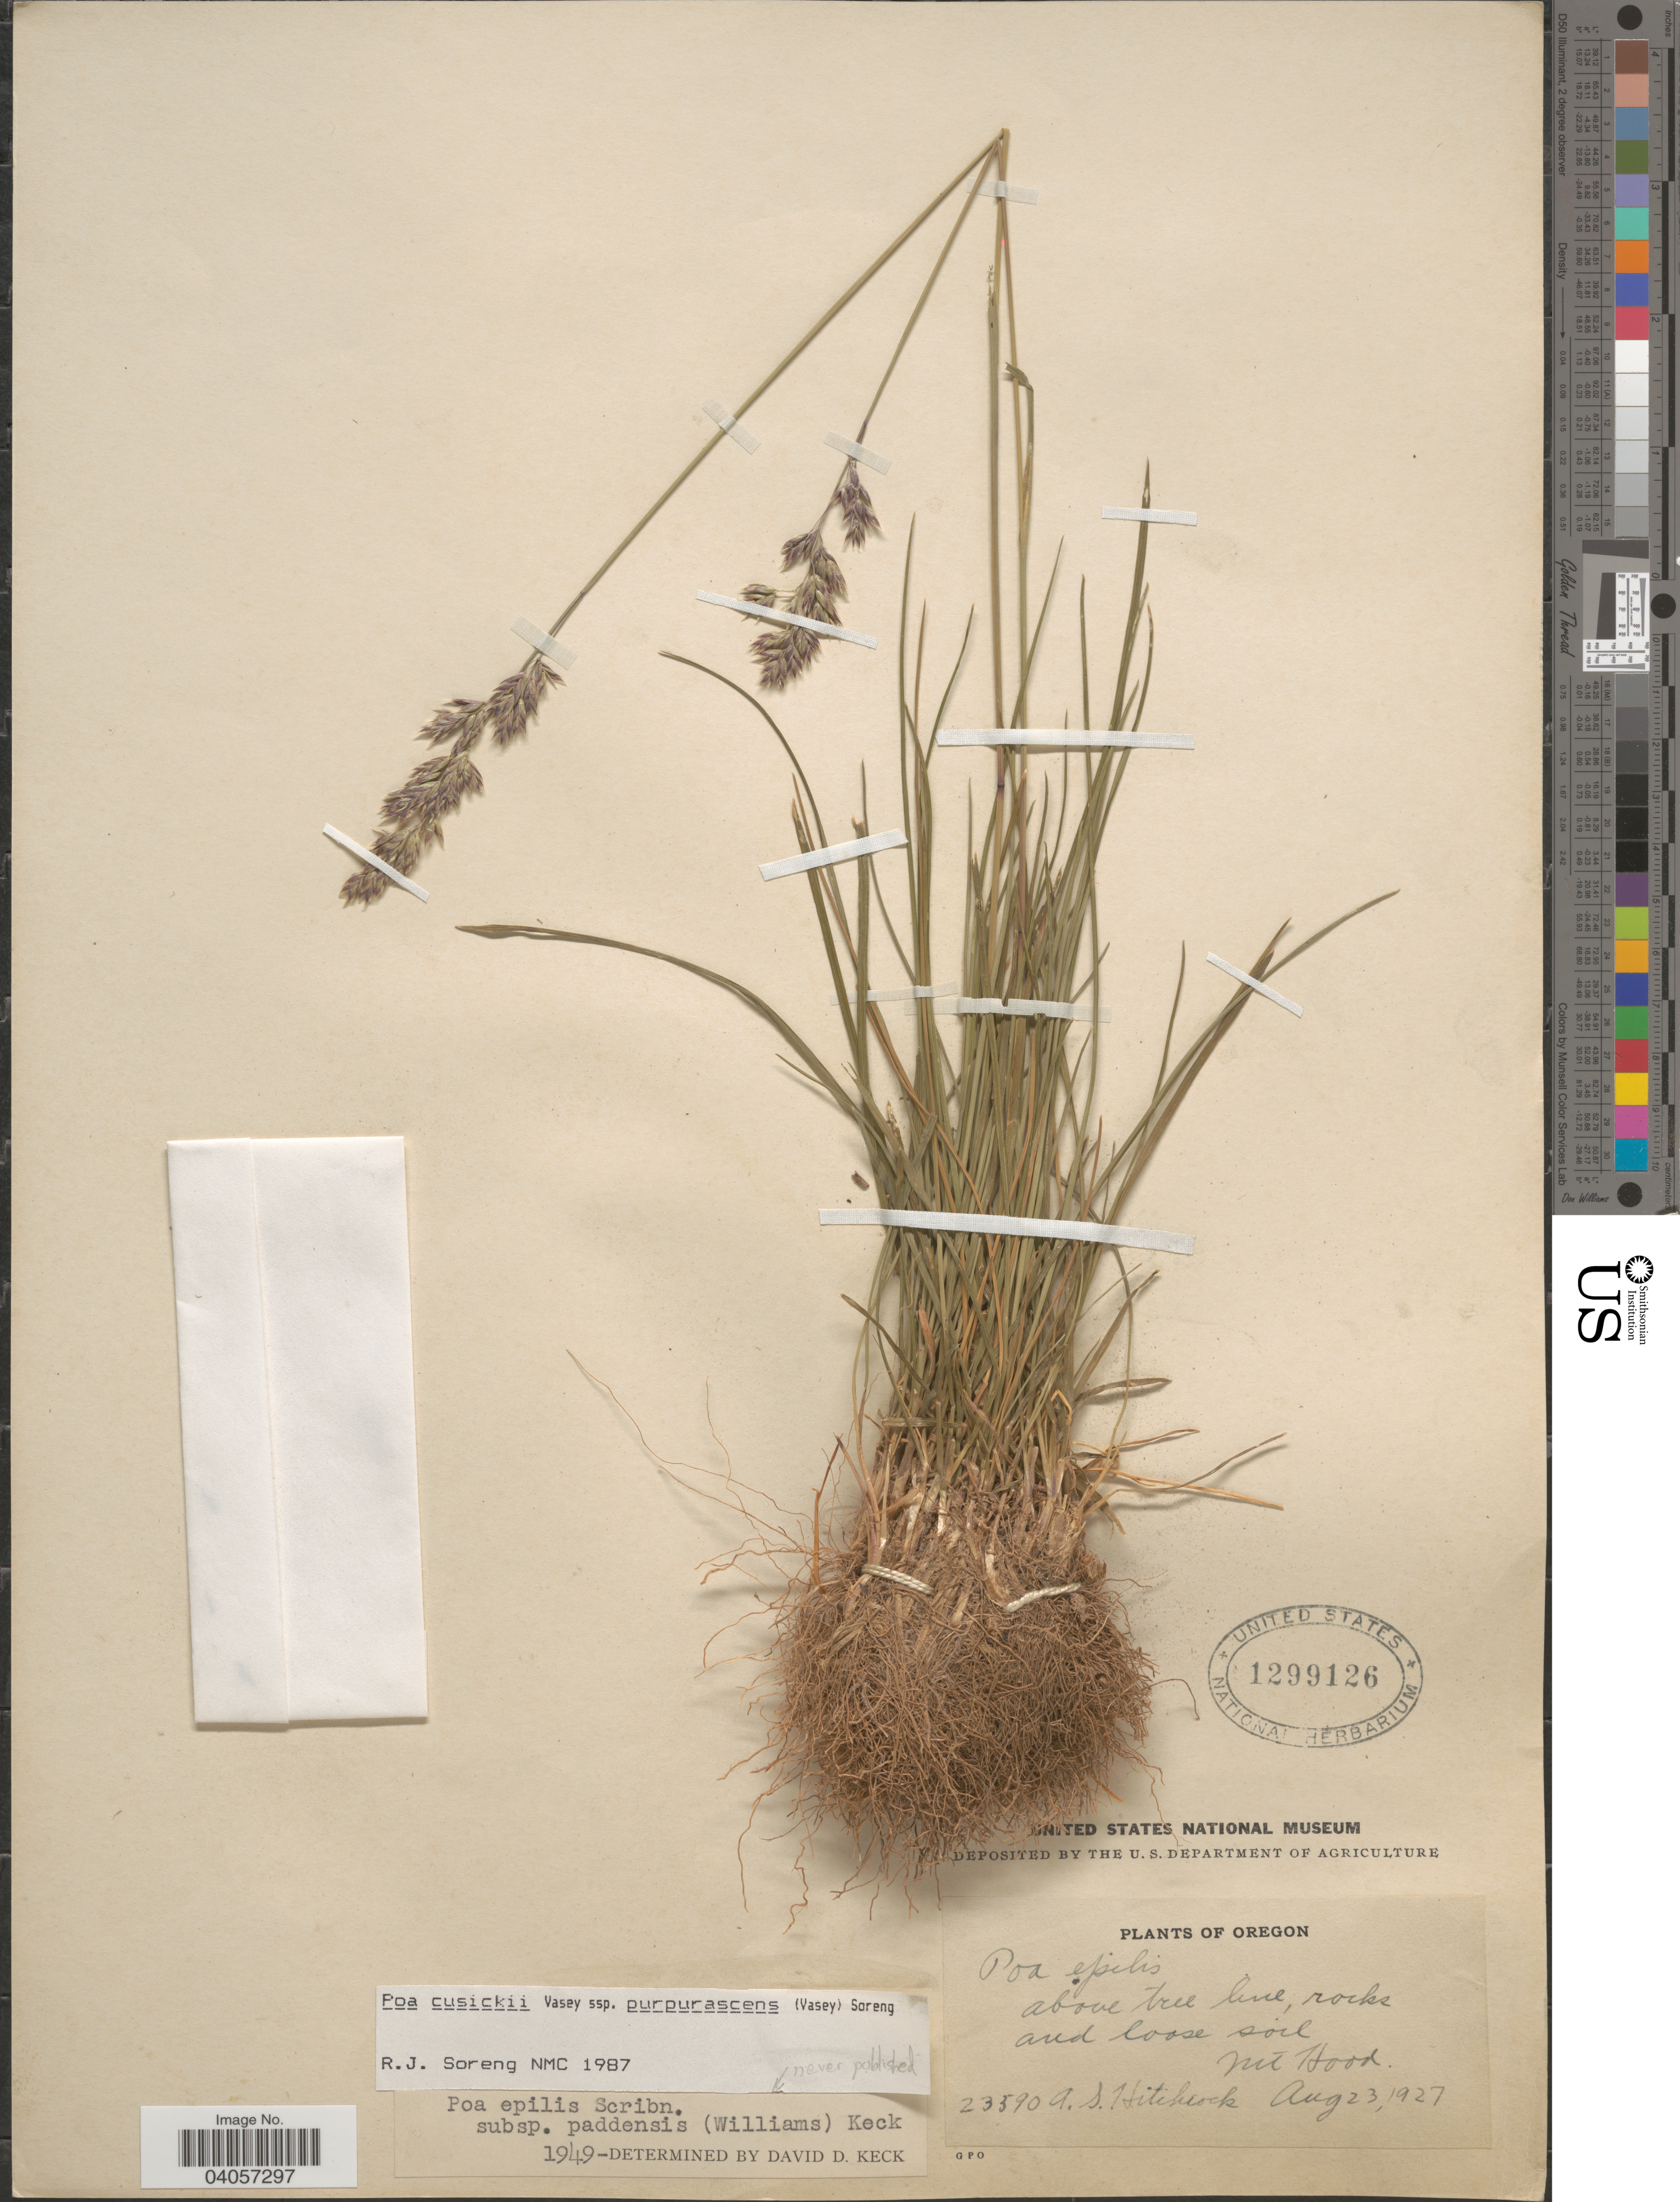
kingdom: Plantae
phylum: Tracheophyta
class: Liliopsida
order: Poales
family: Poaceae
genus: Poa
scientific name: Poa cusickii subsp. purpurascens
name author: (Vasey) Soreng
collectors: A. S. Hitchcock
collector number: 23590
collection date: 1927-08-23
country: United States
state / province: Oregon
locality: Mt Hood.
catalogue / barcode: US 1299126